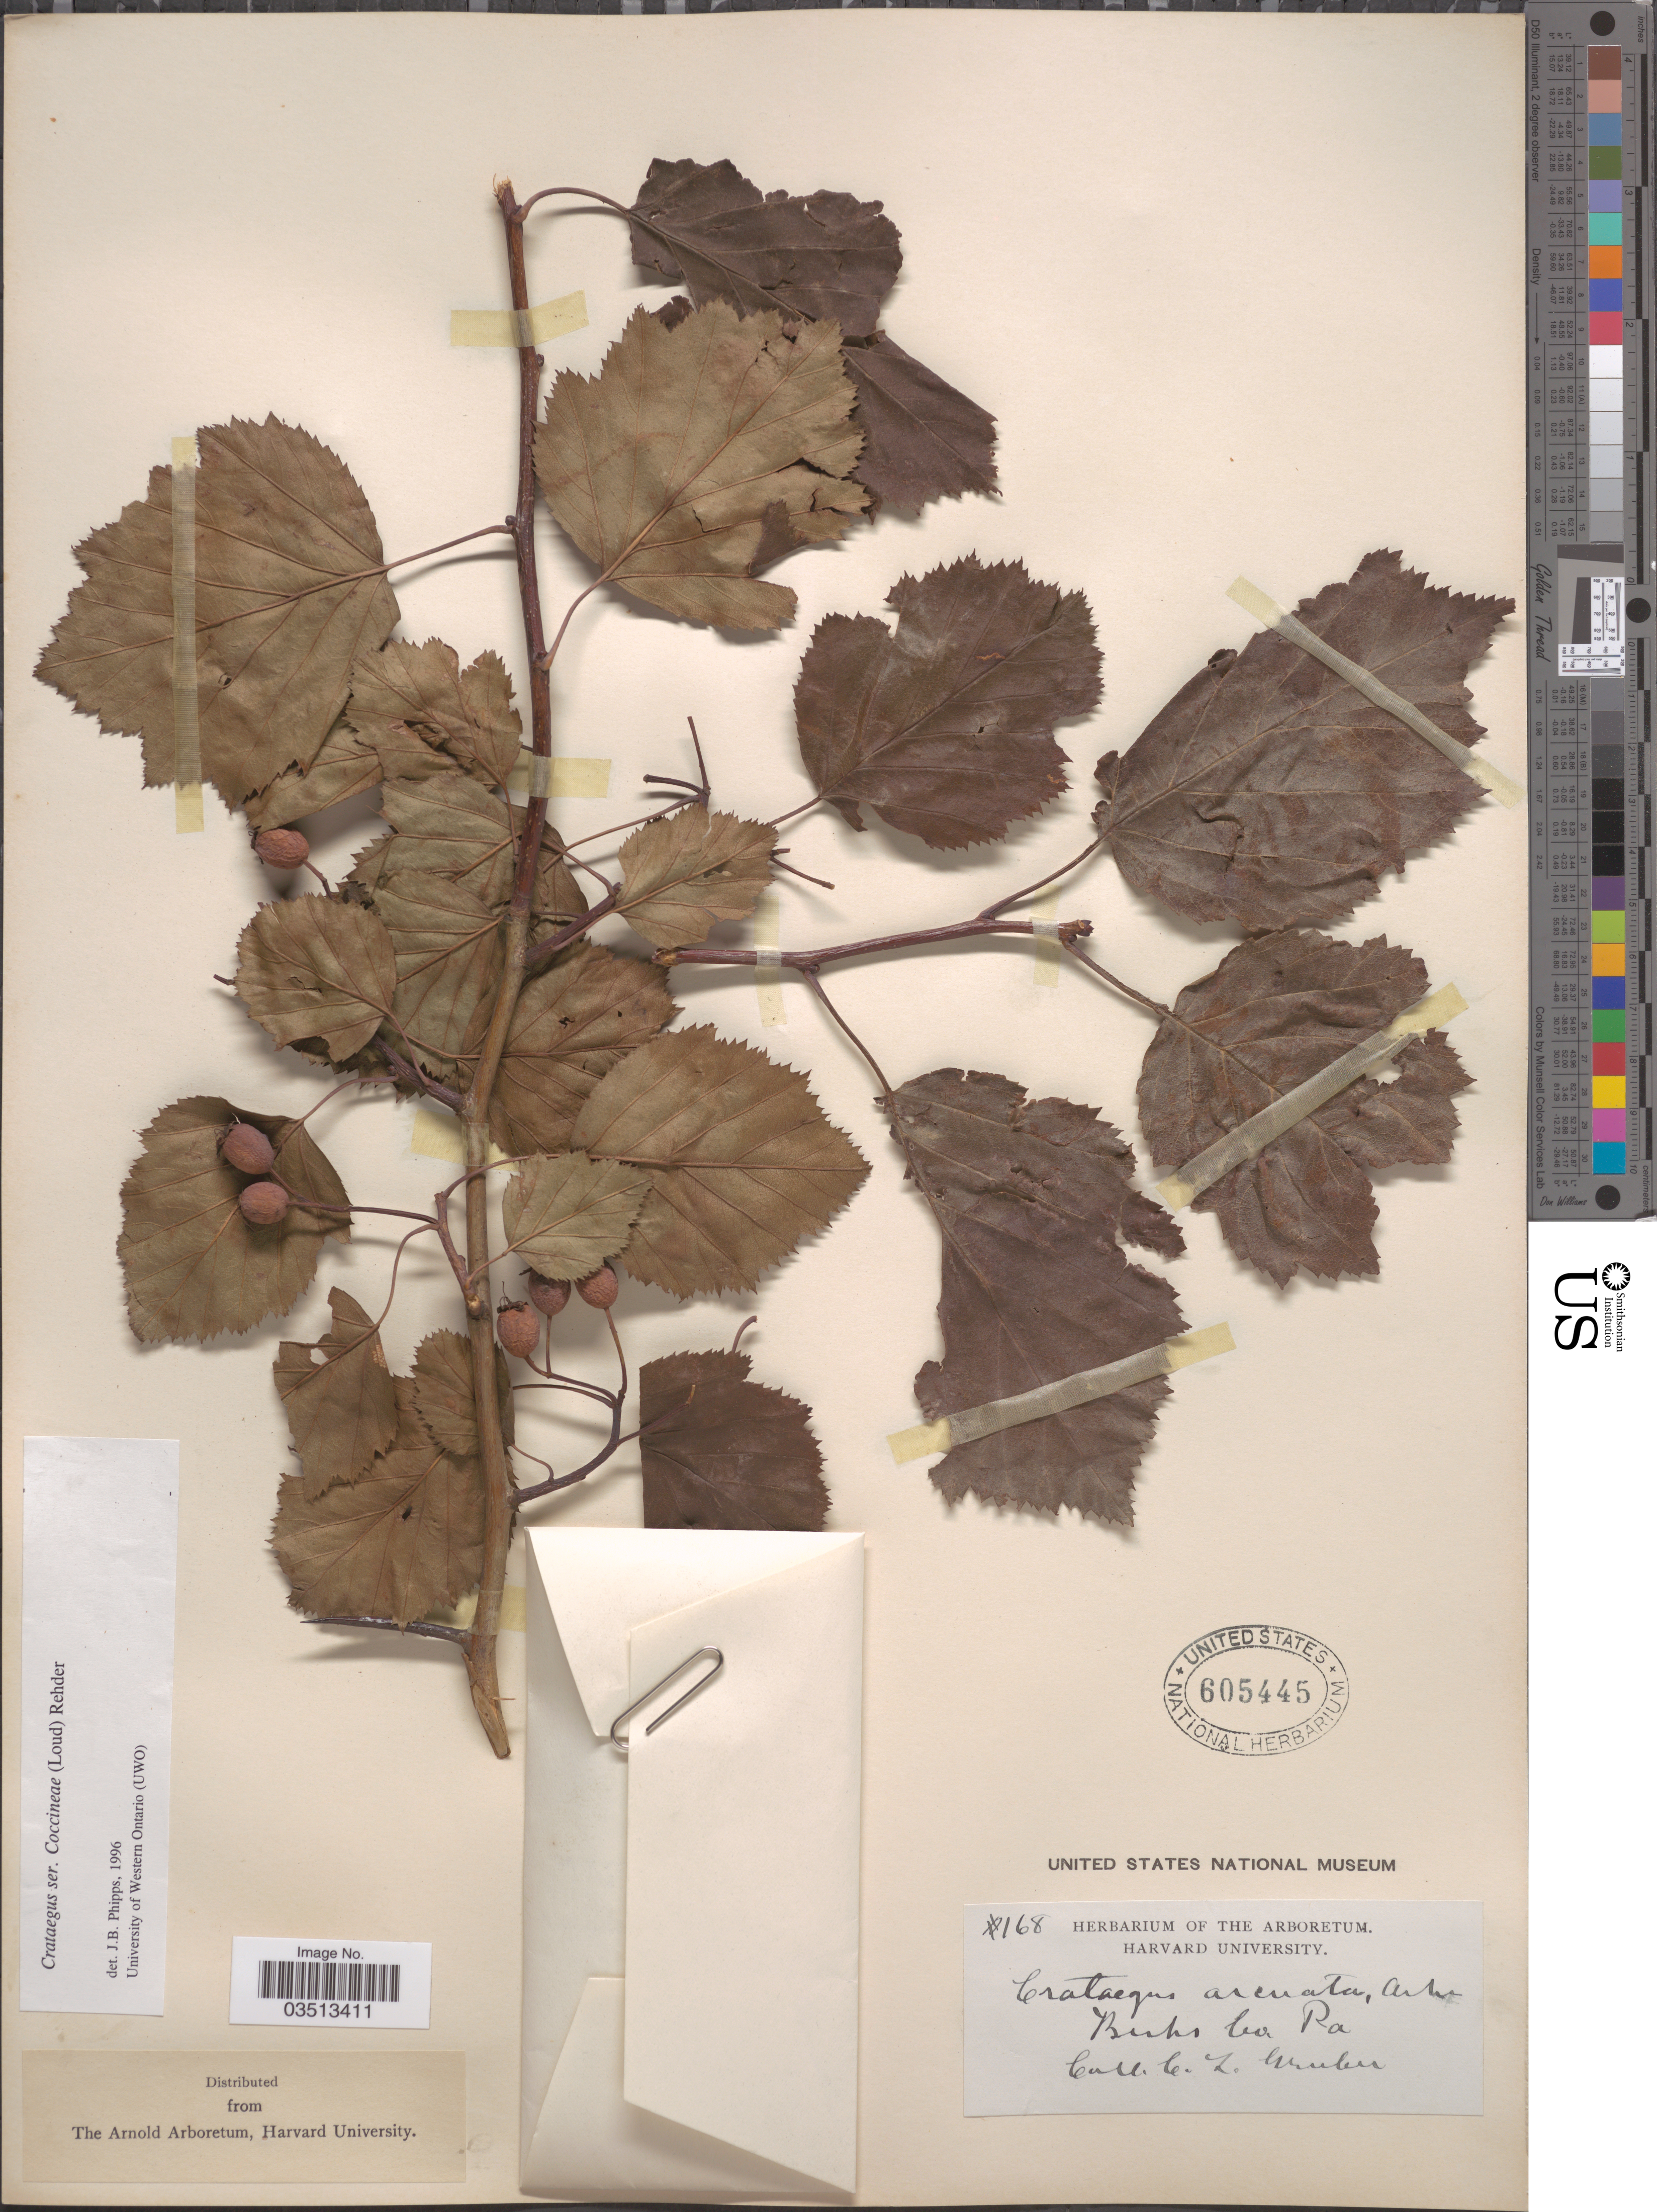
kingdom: Plantae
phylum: Tracheophyta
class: Magnoliopsida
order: Rosales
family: Rosaceae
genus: Crataegus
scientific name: Crataegus arcuata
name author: Ashe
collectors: C. Gruber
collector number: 168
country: United States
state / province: Pennsylvania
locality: Berks Co.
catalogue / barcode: US 605445